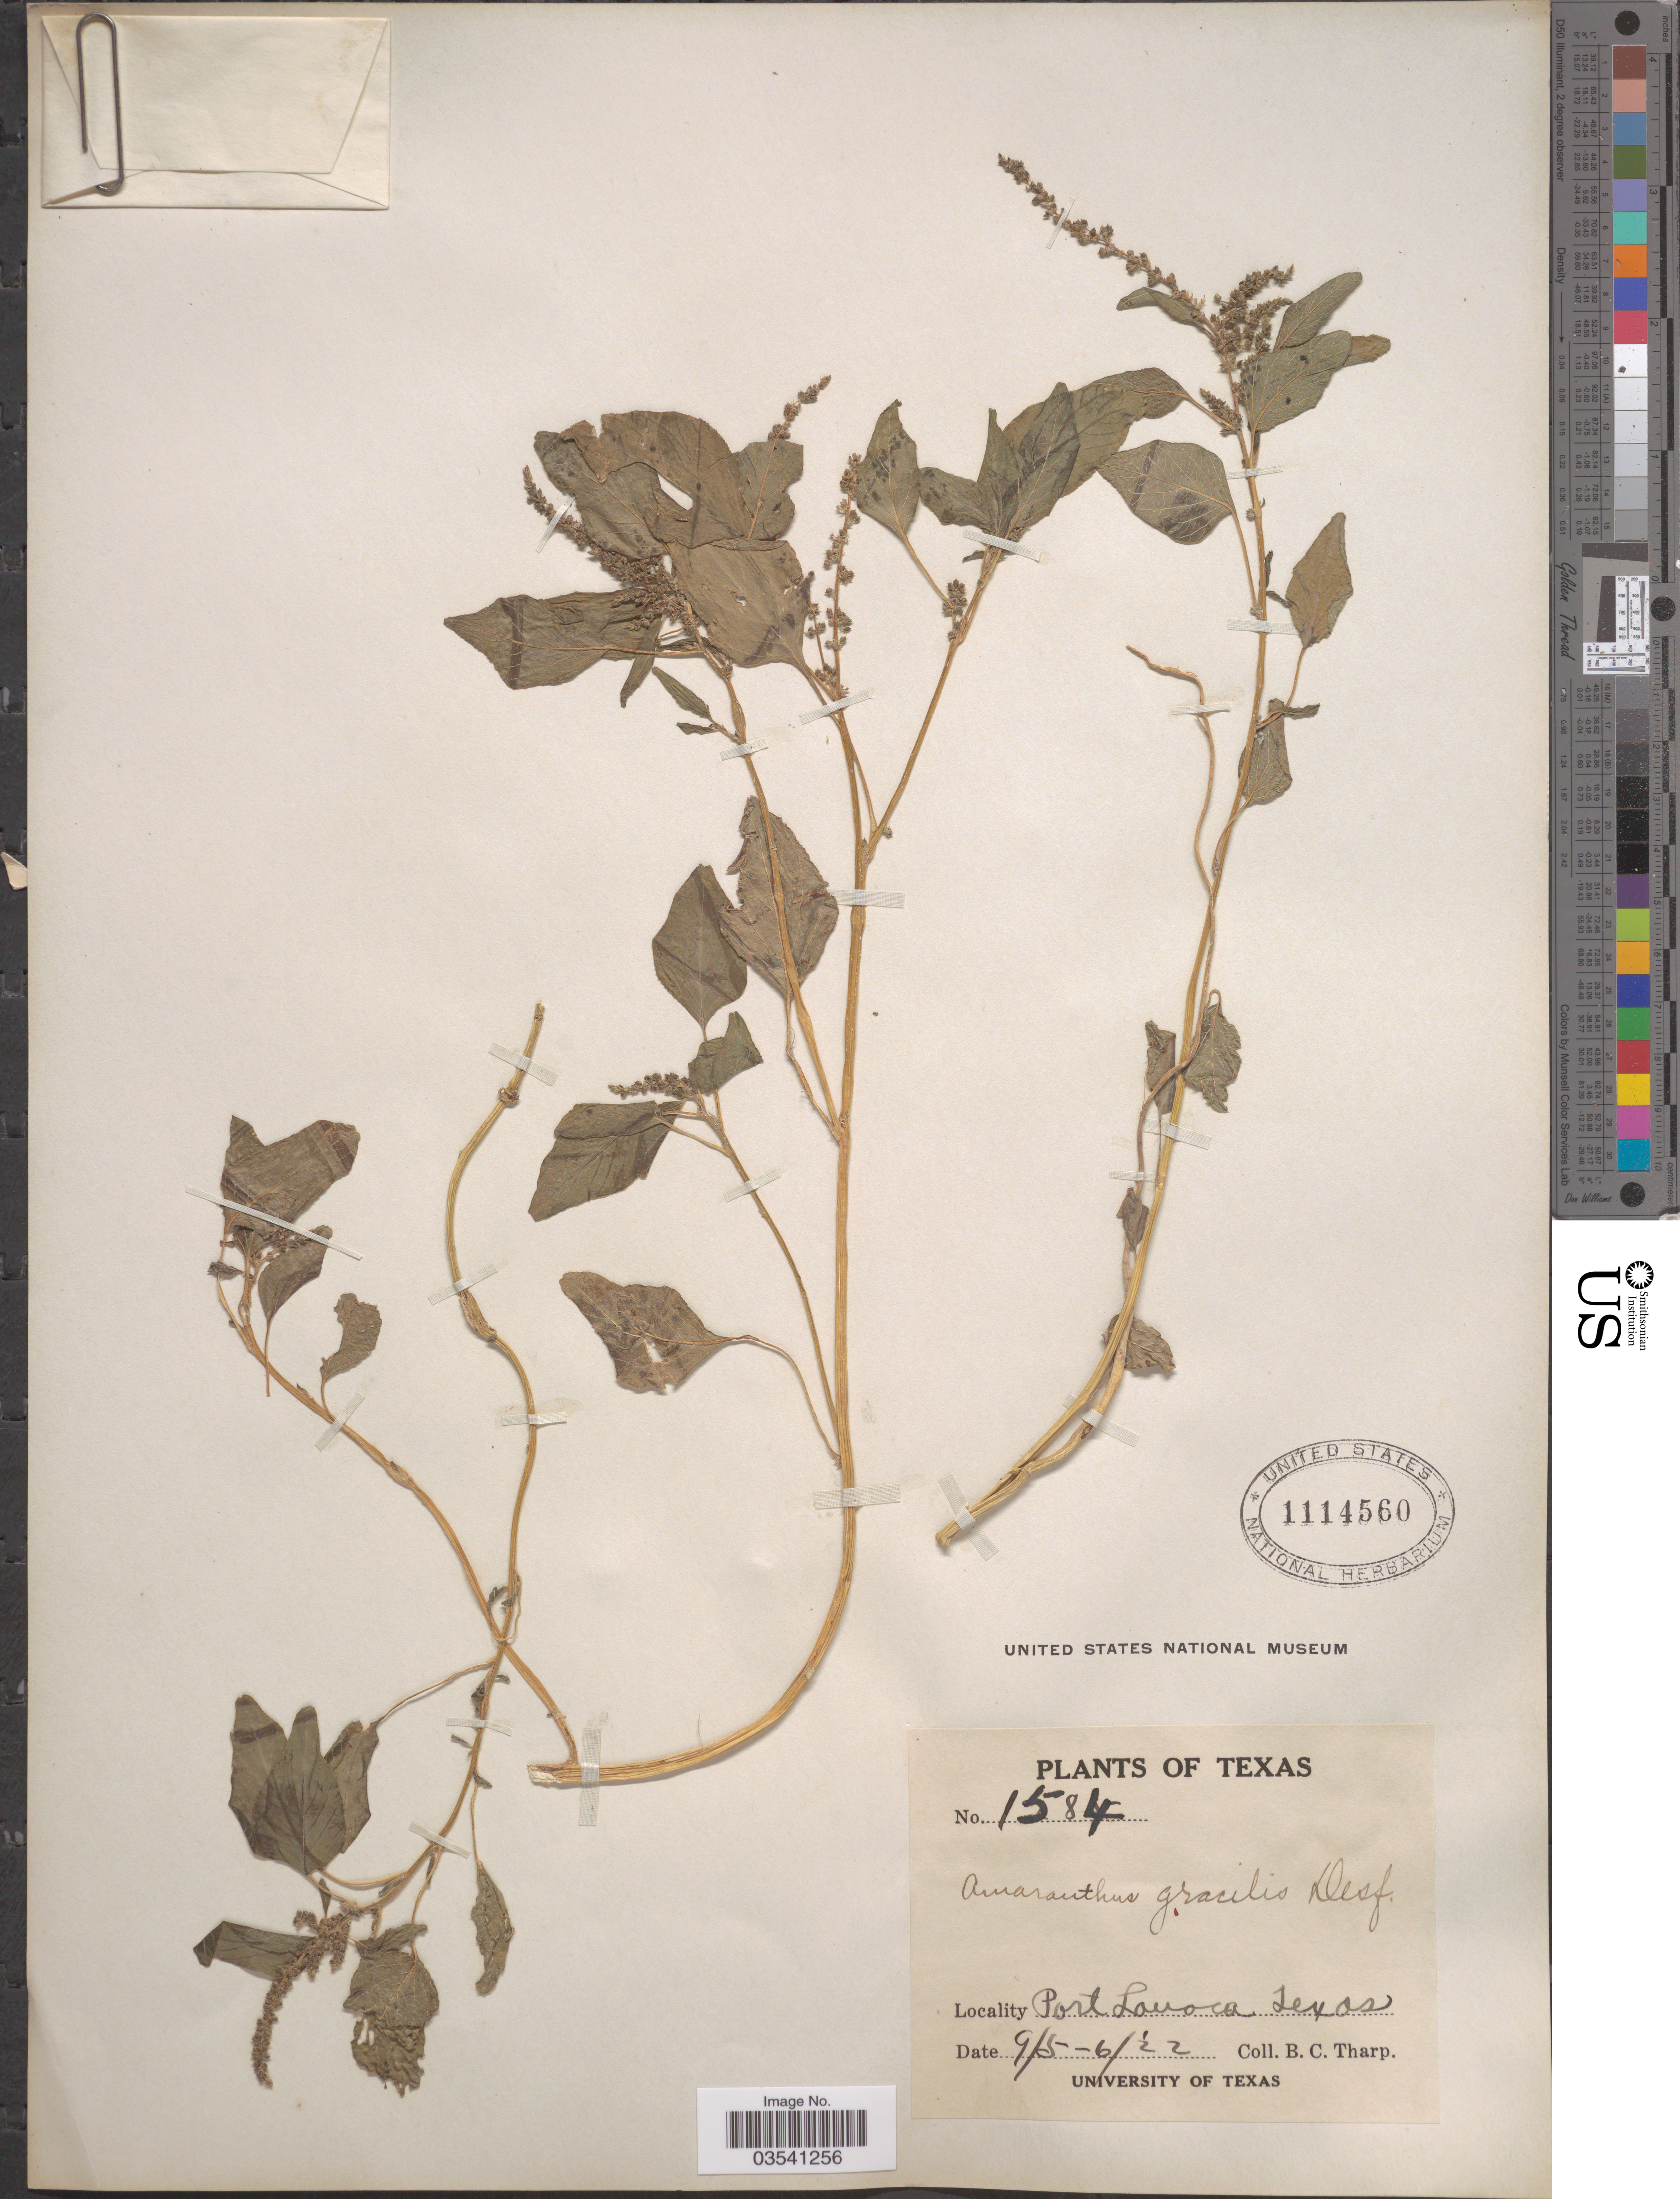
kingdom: Plantae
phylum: Tracheophyta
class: Magnoliopsida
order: Caryophyllales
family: Amaranthaceae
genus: Amaranthus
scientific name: Amaranthus viridis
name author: L.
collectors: B. C. Tharp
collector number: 1584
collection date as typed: Transcribed d/m/y: 5/9/22 to 6/9/22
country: United States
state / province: Texas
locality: Port Lavaca.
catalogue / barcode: US 1114560